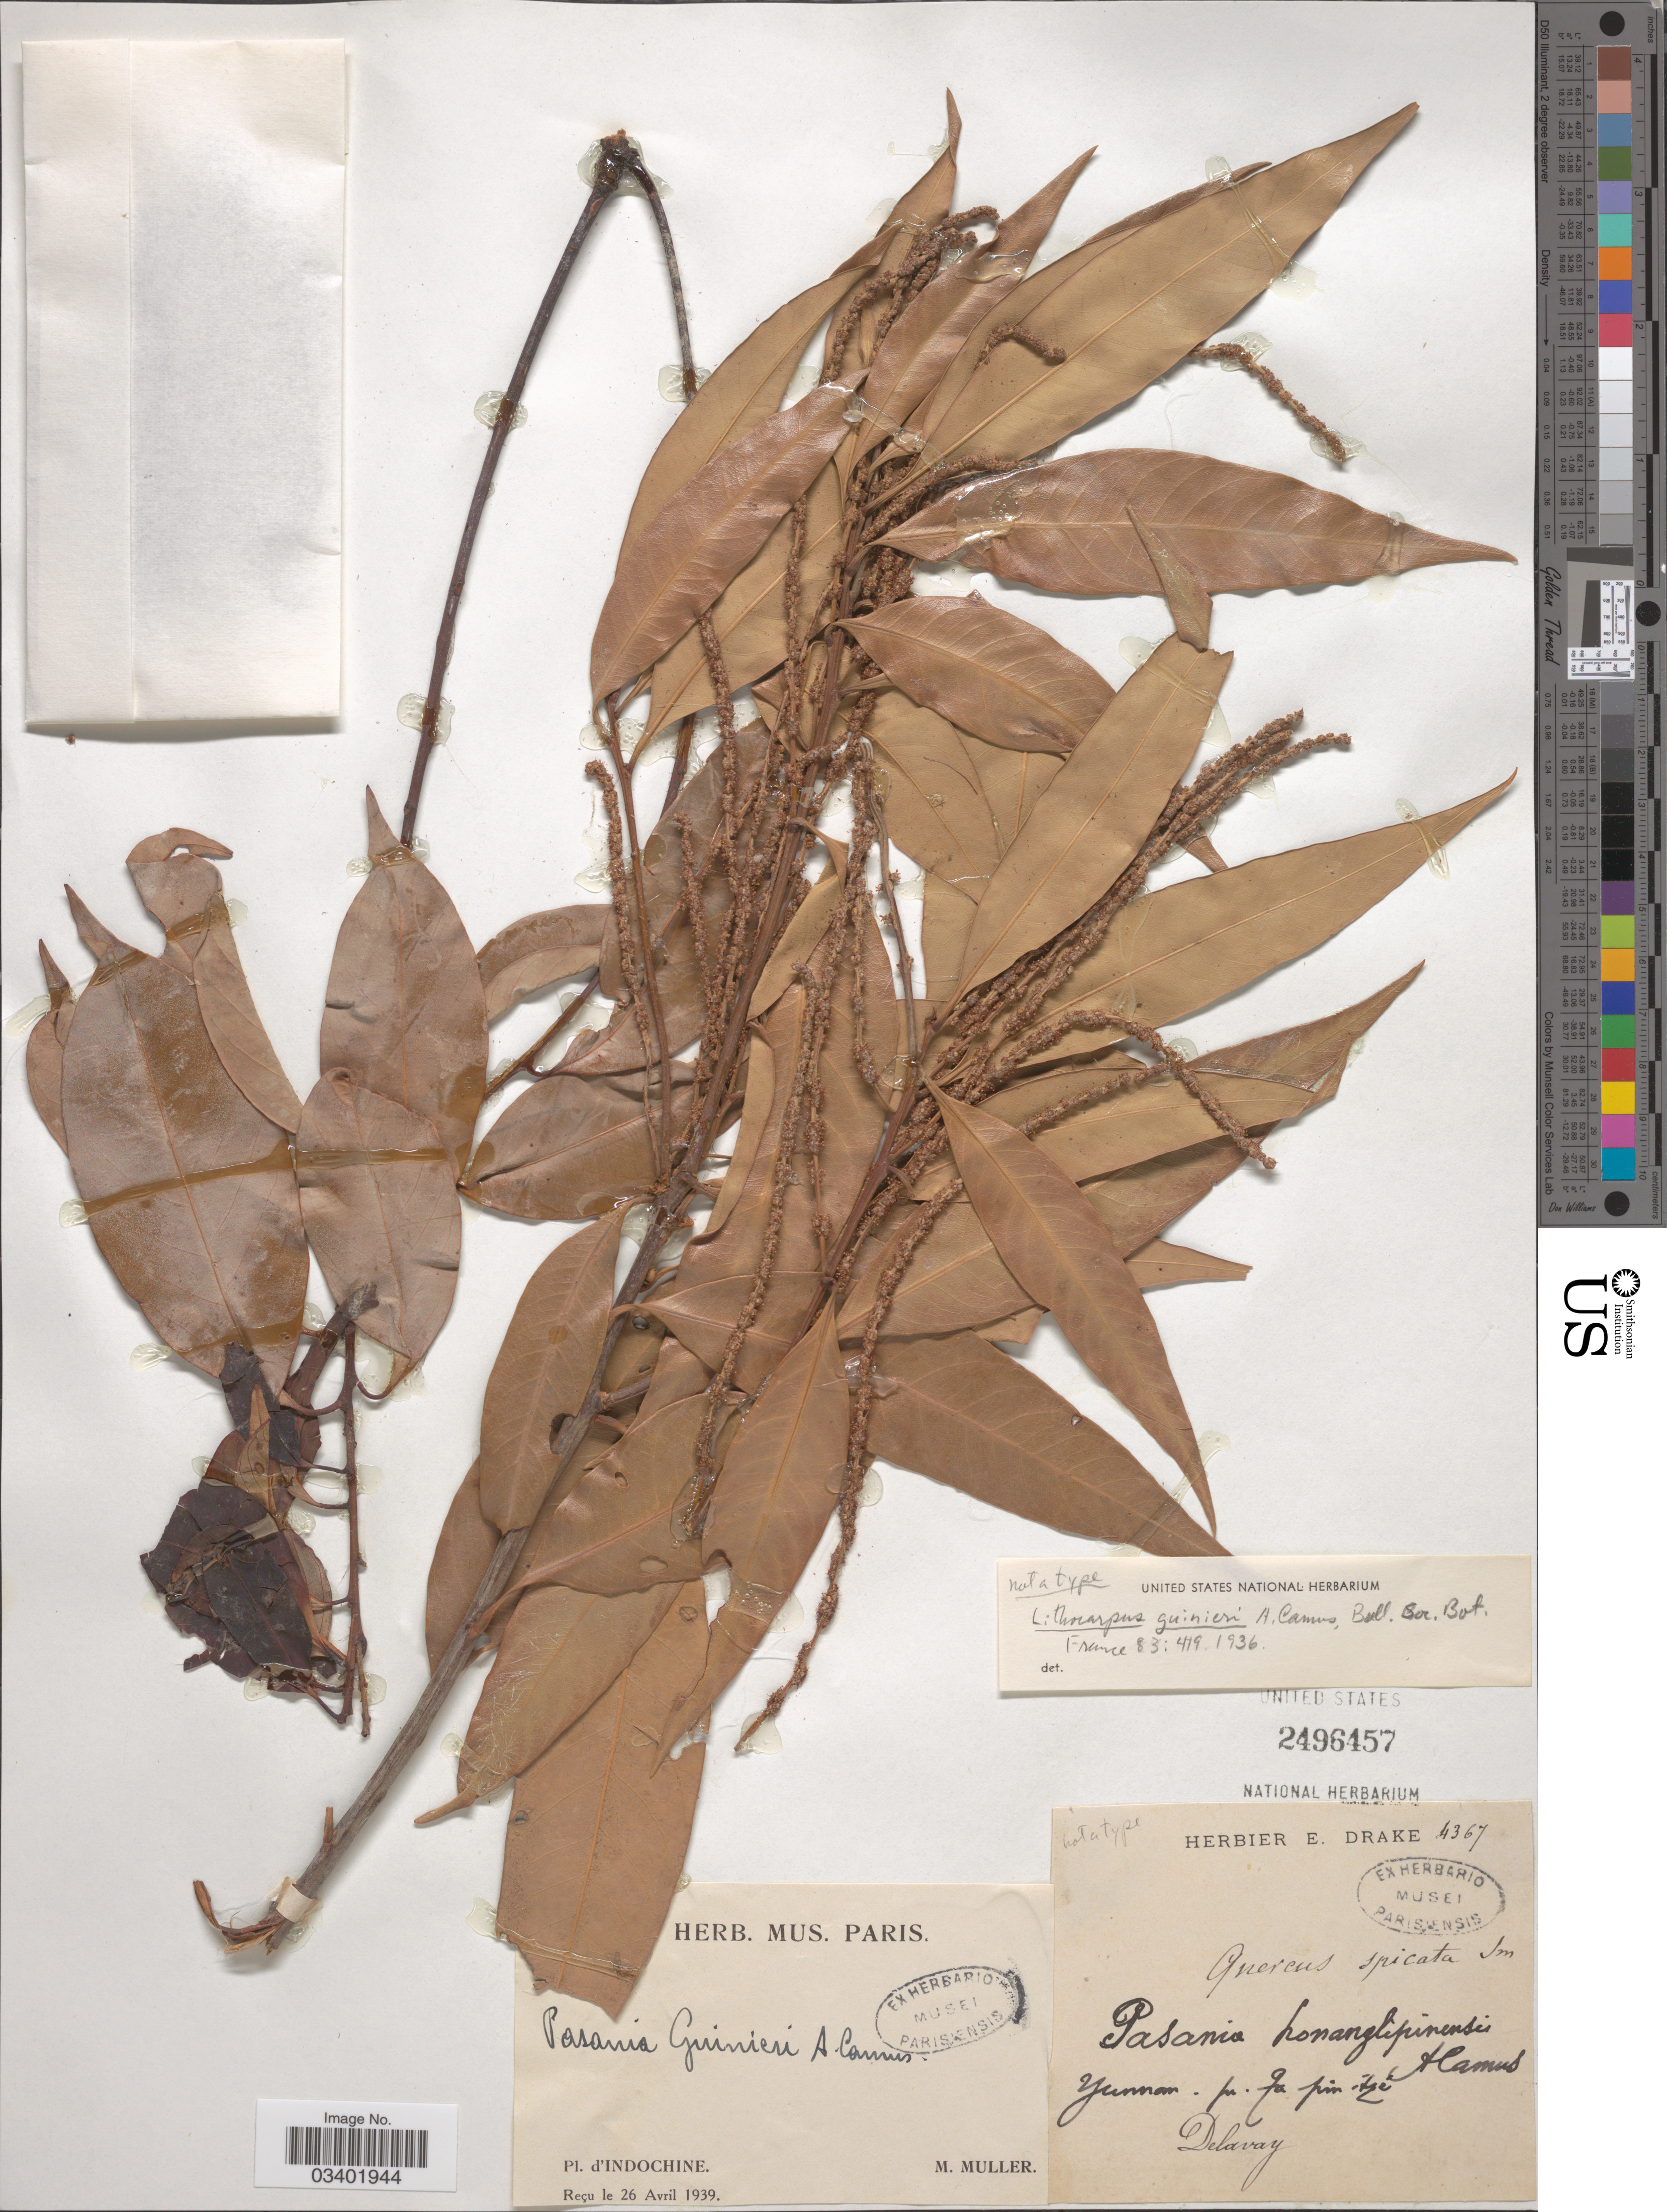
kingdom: Plantae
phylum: Tracheophyta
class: Magnoliopsida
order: Fagales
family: Fagaceae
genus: Lithocarpus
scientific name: Lithocarpus guinieri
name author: A. Camus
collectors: Delavay, -- & M. Muller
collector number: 4367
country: China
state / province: Yunnan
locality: Indochine. Pa-fa pin-tze. [interpreted]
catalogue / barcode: US 2496457